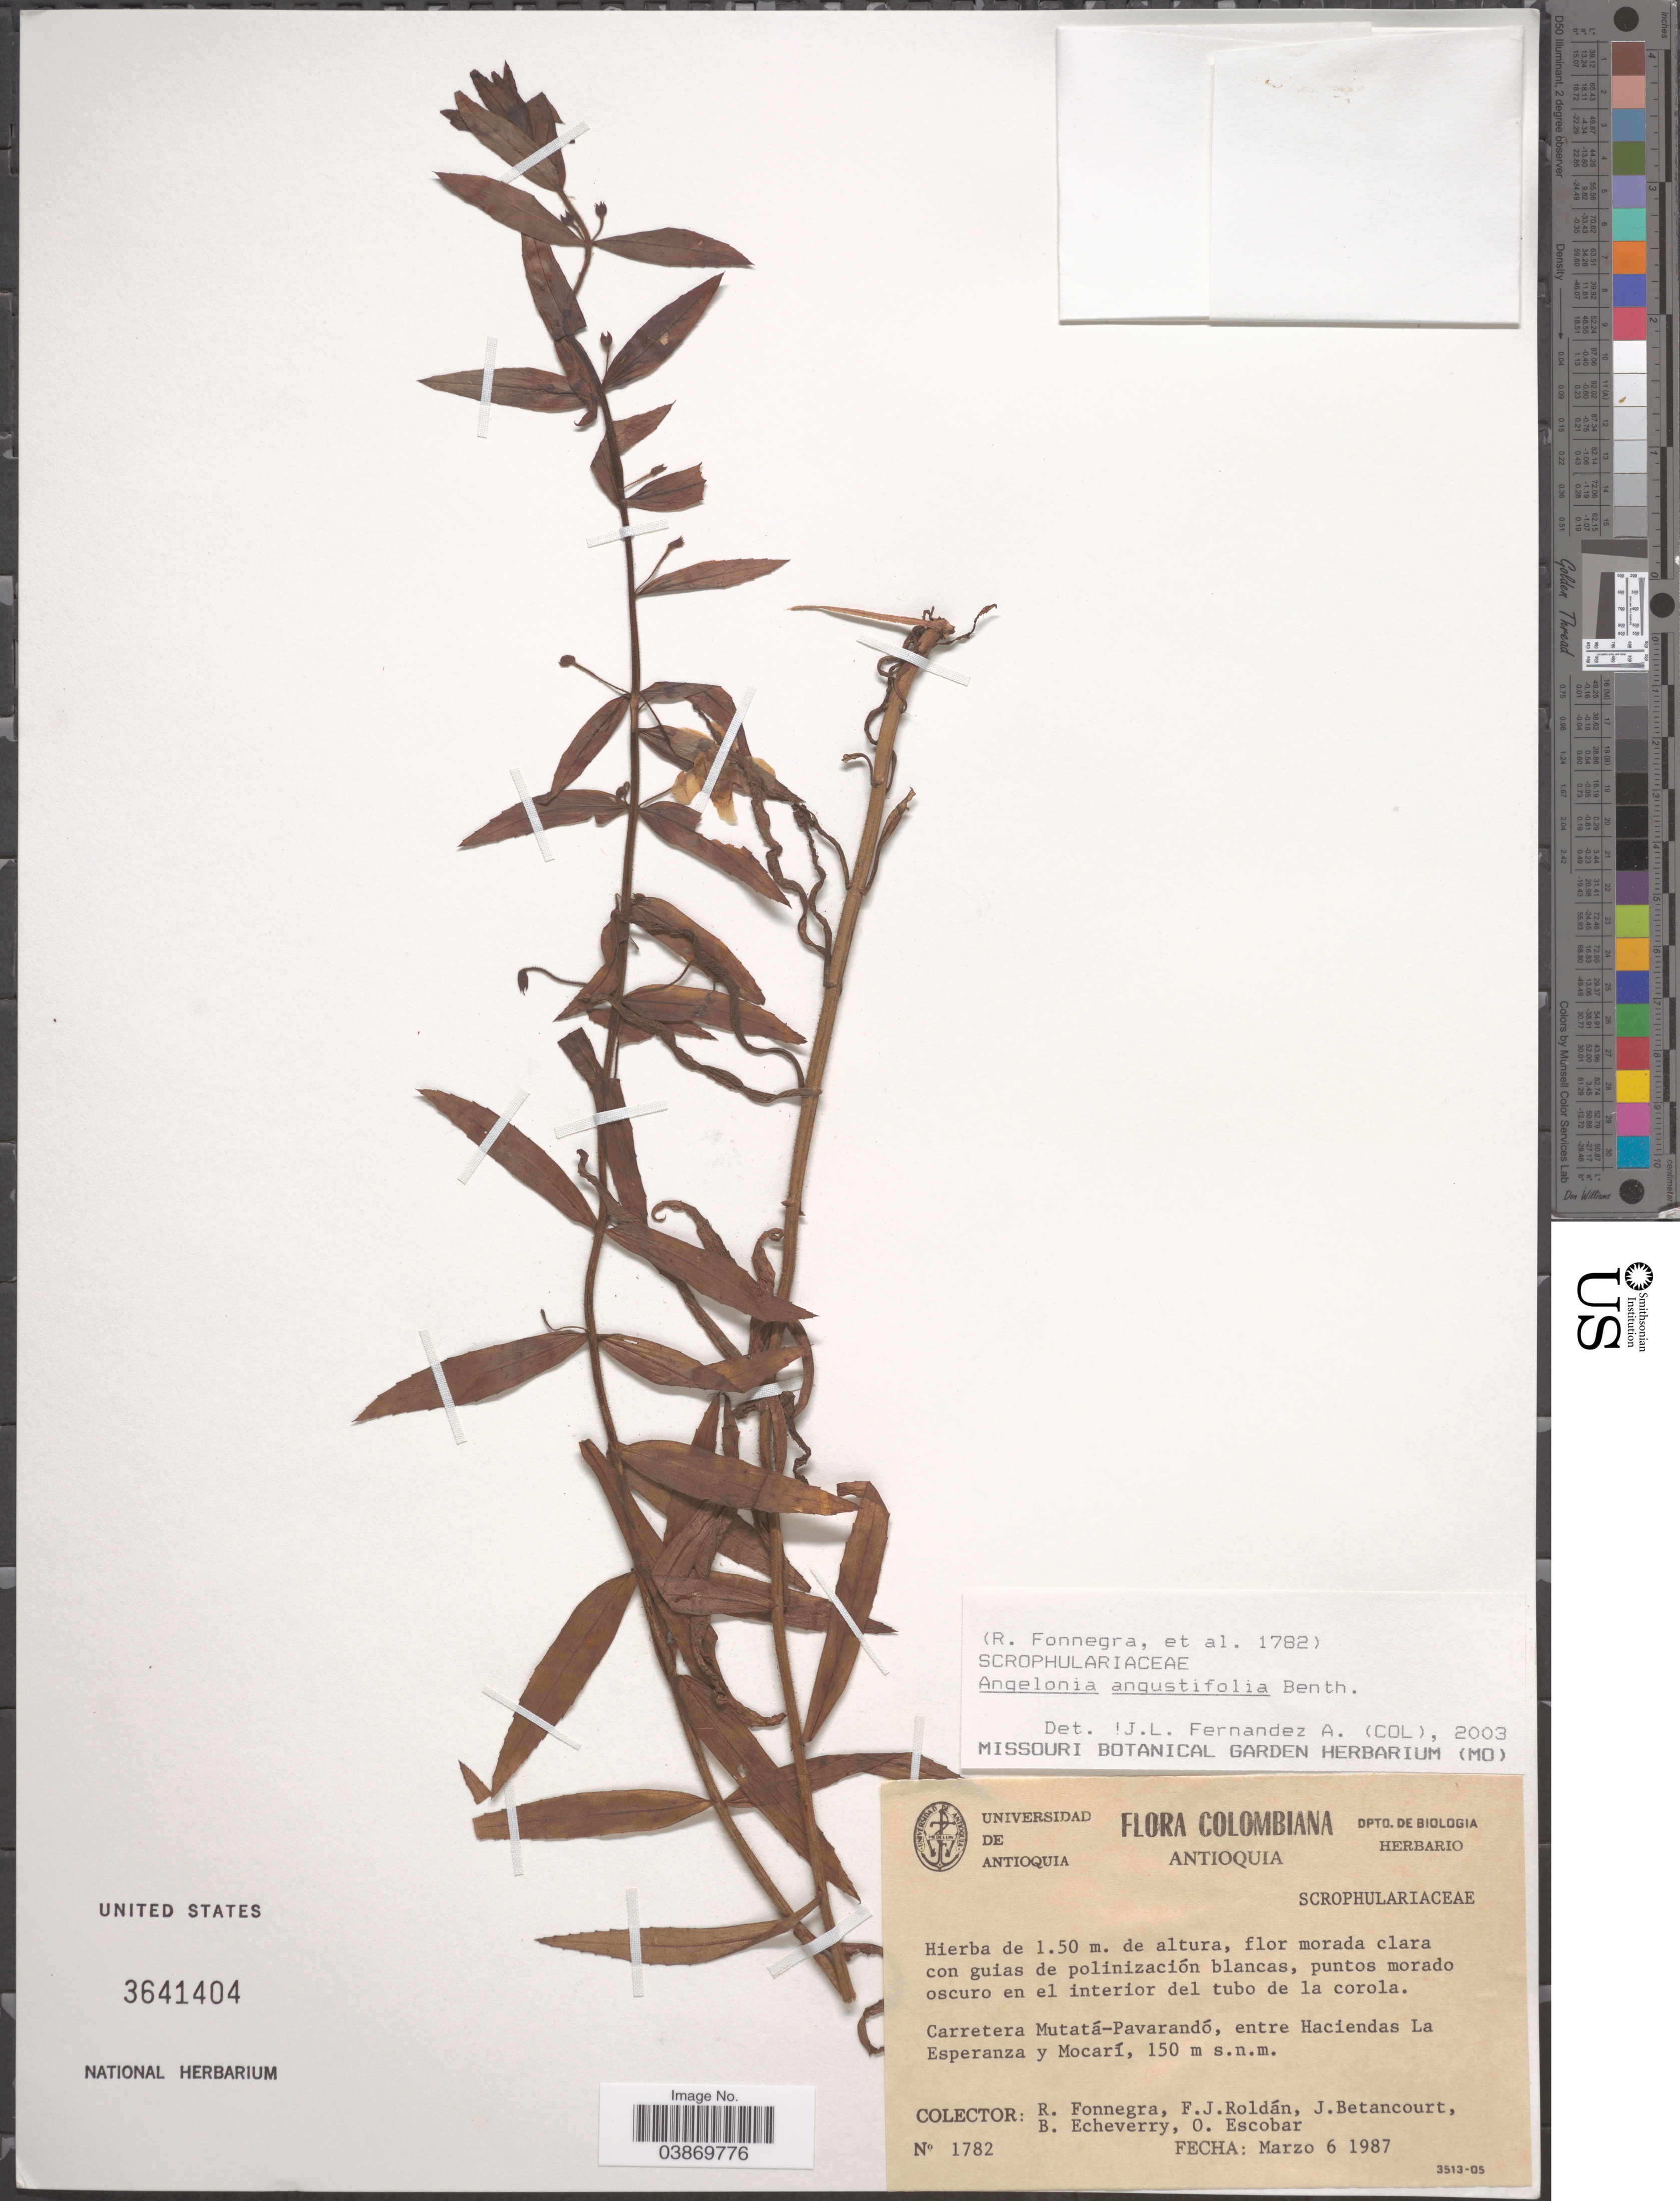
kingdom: Plantae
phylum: Tracheophyta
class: Magnoliopsida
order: Lamiales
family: Plantaginaceae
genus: Angelonia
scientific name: Angelonia angustifolia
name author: Benth.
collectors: R. Fonnegra, F. J. Roldán, J. Betancourt, B. Echeverry & O. Escobar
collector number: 1782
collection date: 1987-03-06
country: Colombia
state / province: Antioquia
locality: Carretera Mutatá - Pavarandó, entre Haciendas La Esperanza y Mocarí.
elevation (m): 150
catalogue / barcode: US 3641404